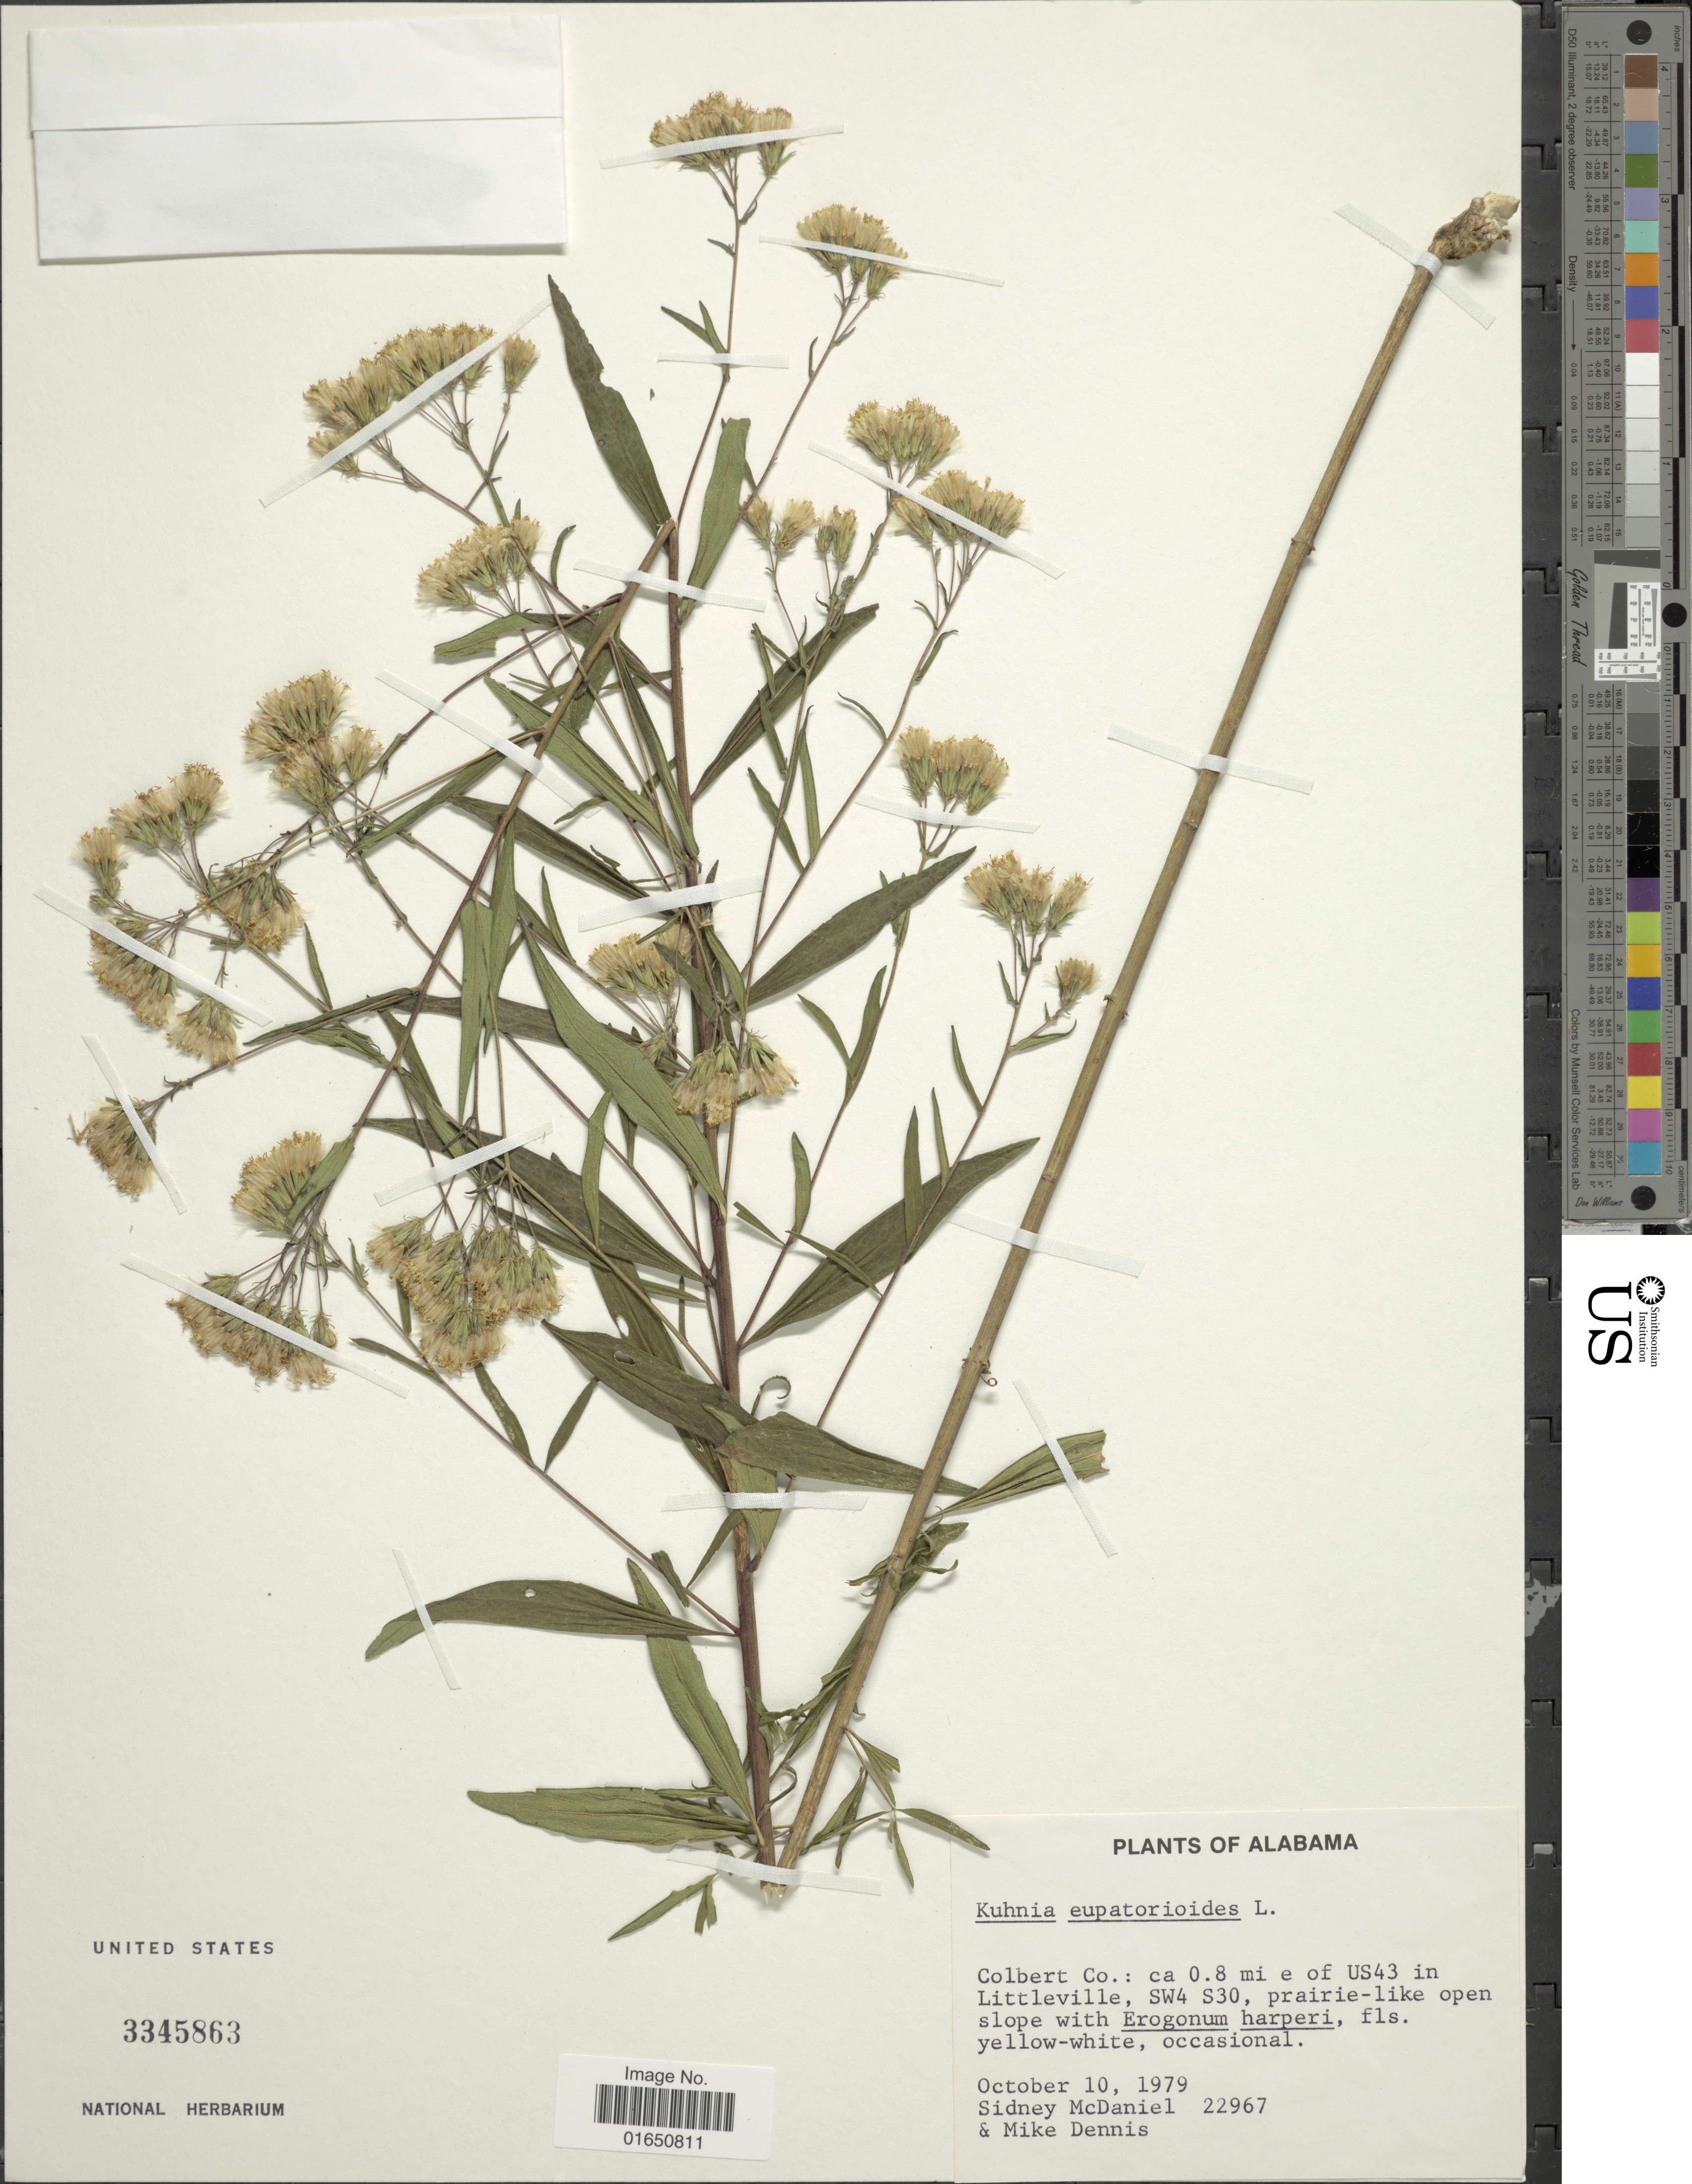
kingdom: Plantae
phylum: Tracheophyta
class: Magnoliopsida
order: Asterales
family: Asteraceae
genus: Brickellia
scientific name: Brickellia eupatorioides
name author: (L.) Shinners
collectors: S. McDaniel & W. Dennis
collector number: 22967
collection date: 1979-10-10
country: United States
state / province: Alabama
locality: Colbert Co.: 0.8 mi. e of US43 in Littleville, SW4 S30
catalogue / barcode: US 3345863